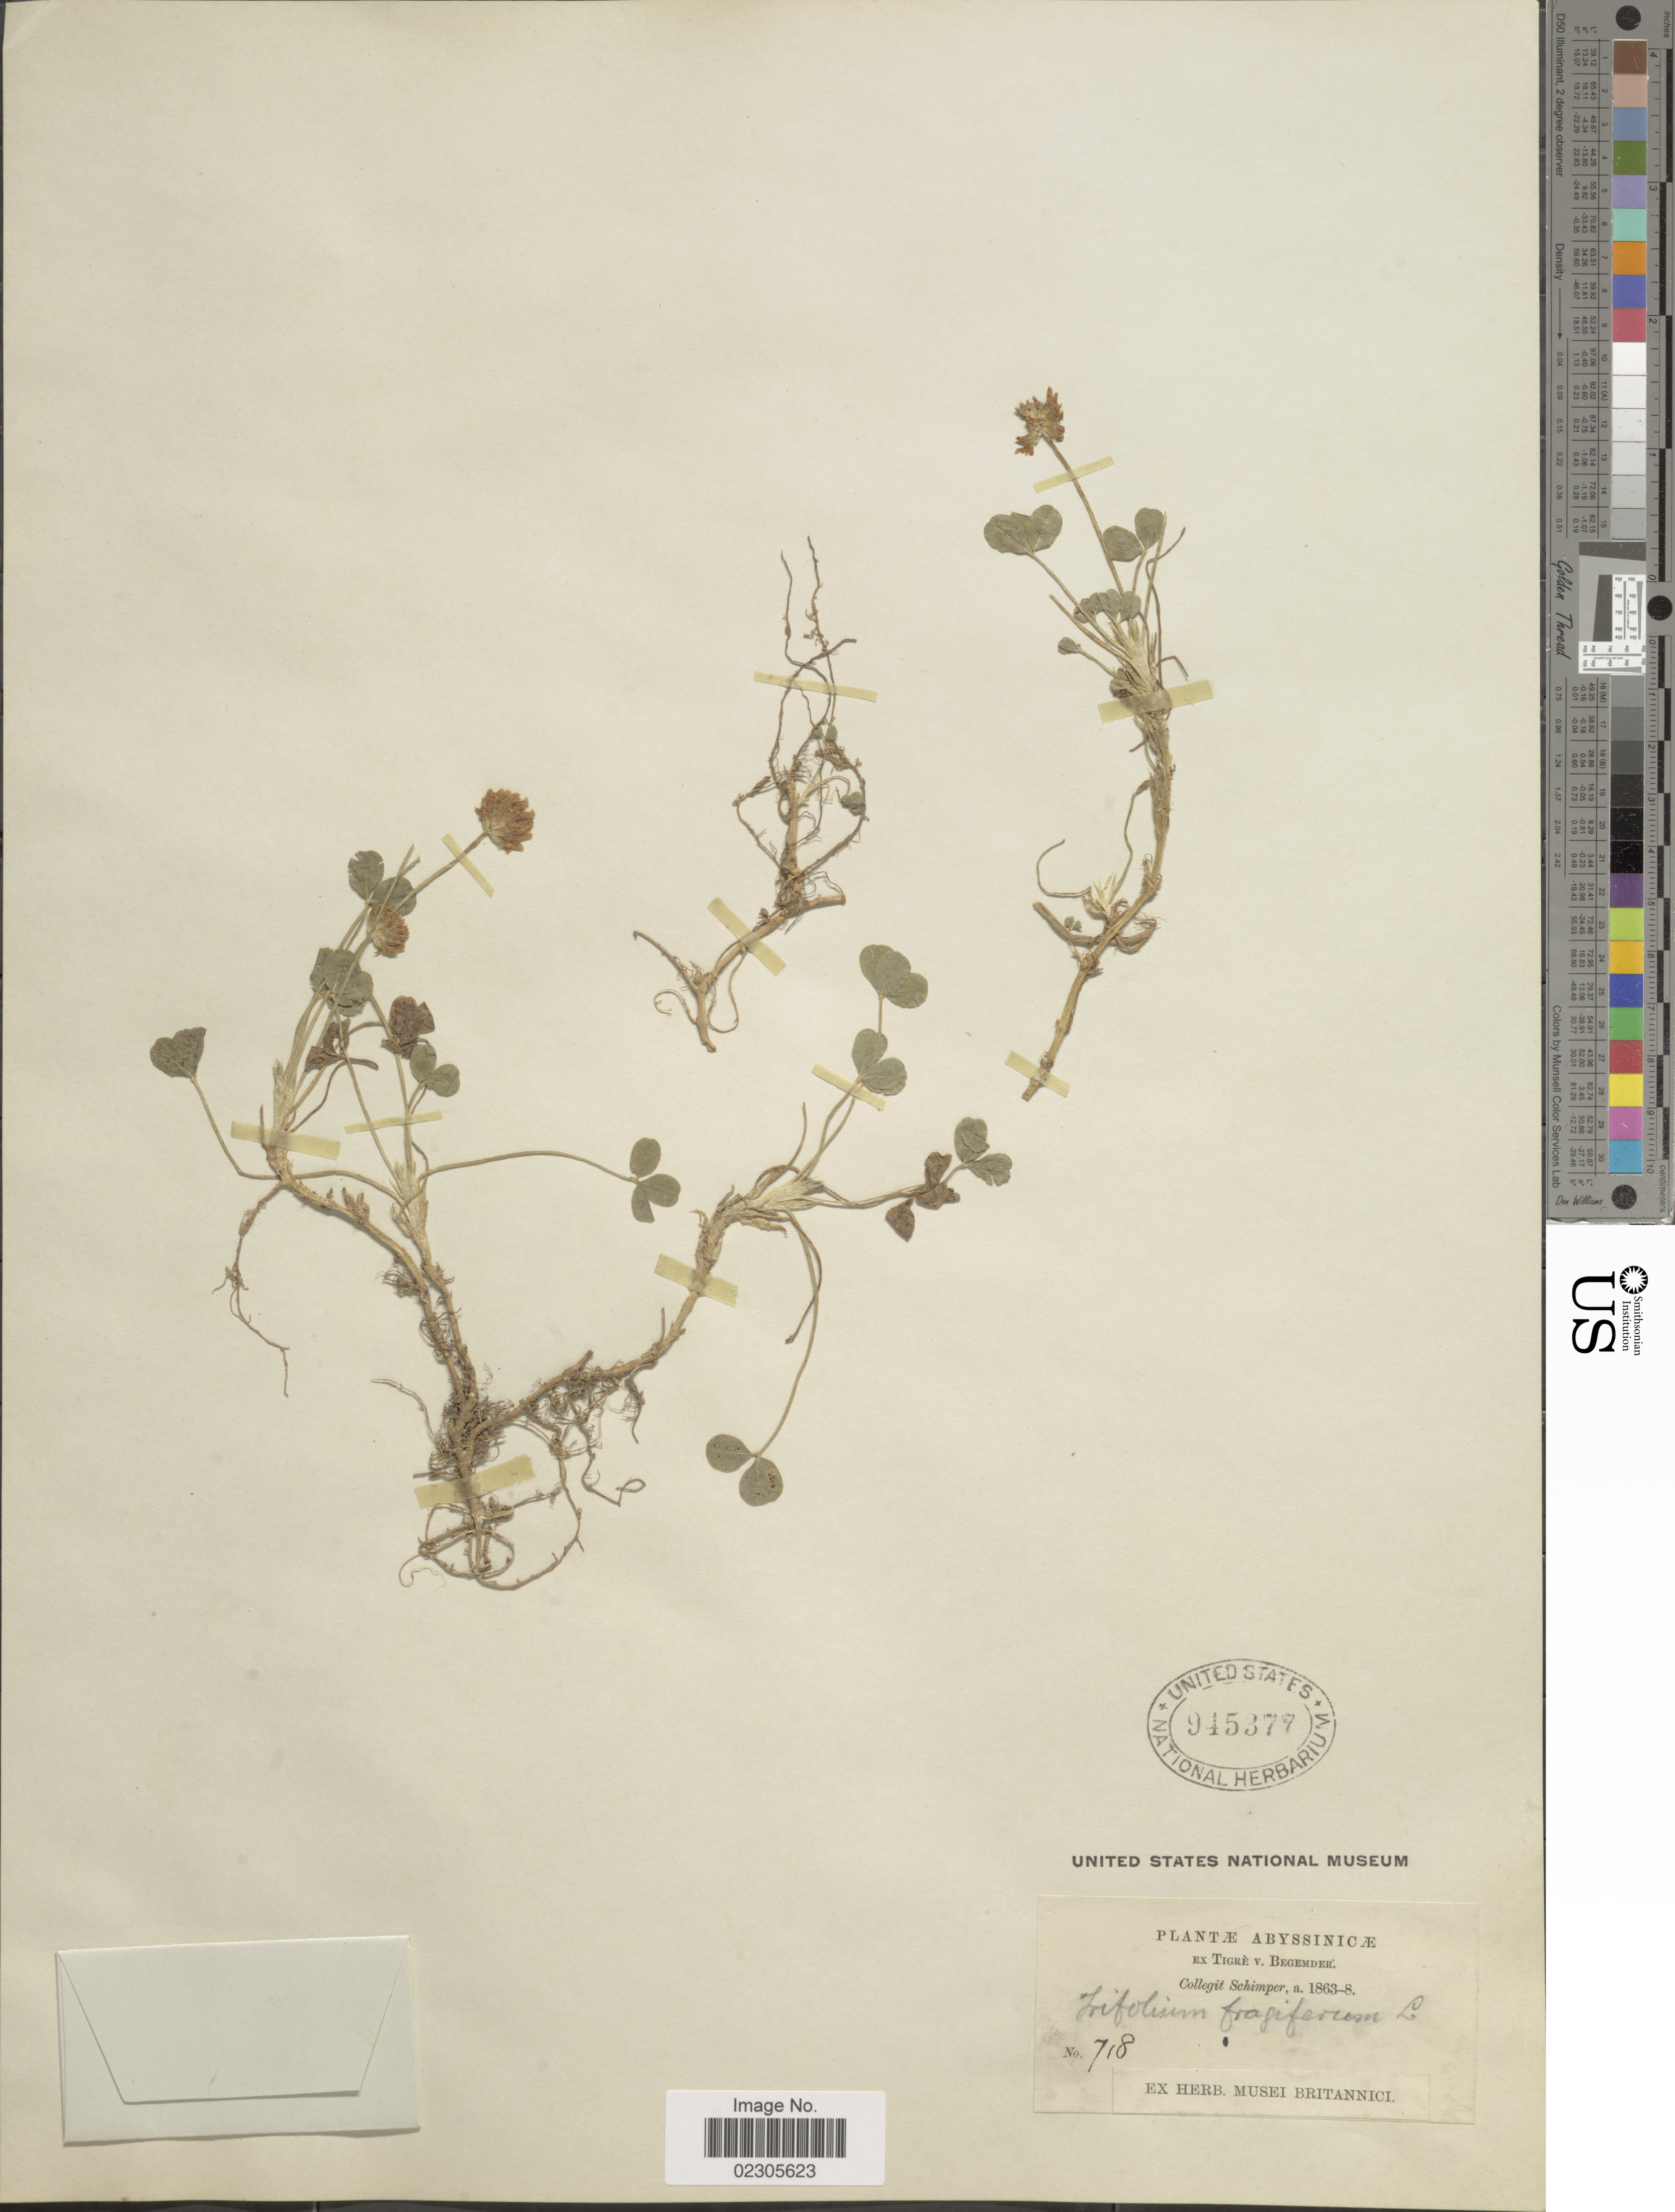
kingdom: Plantae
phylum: Tracheophyta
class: Magnoliopsida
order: Fabales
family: Fabaceae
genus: Trifolium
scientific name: Trifolium fragiferum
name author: L.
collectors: -. Schimper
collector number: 718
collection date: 1863/1868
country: Eritrea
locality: Abyssinicae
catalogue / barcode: US 945377